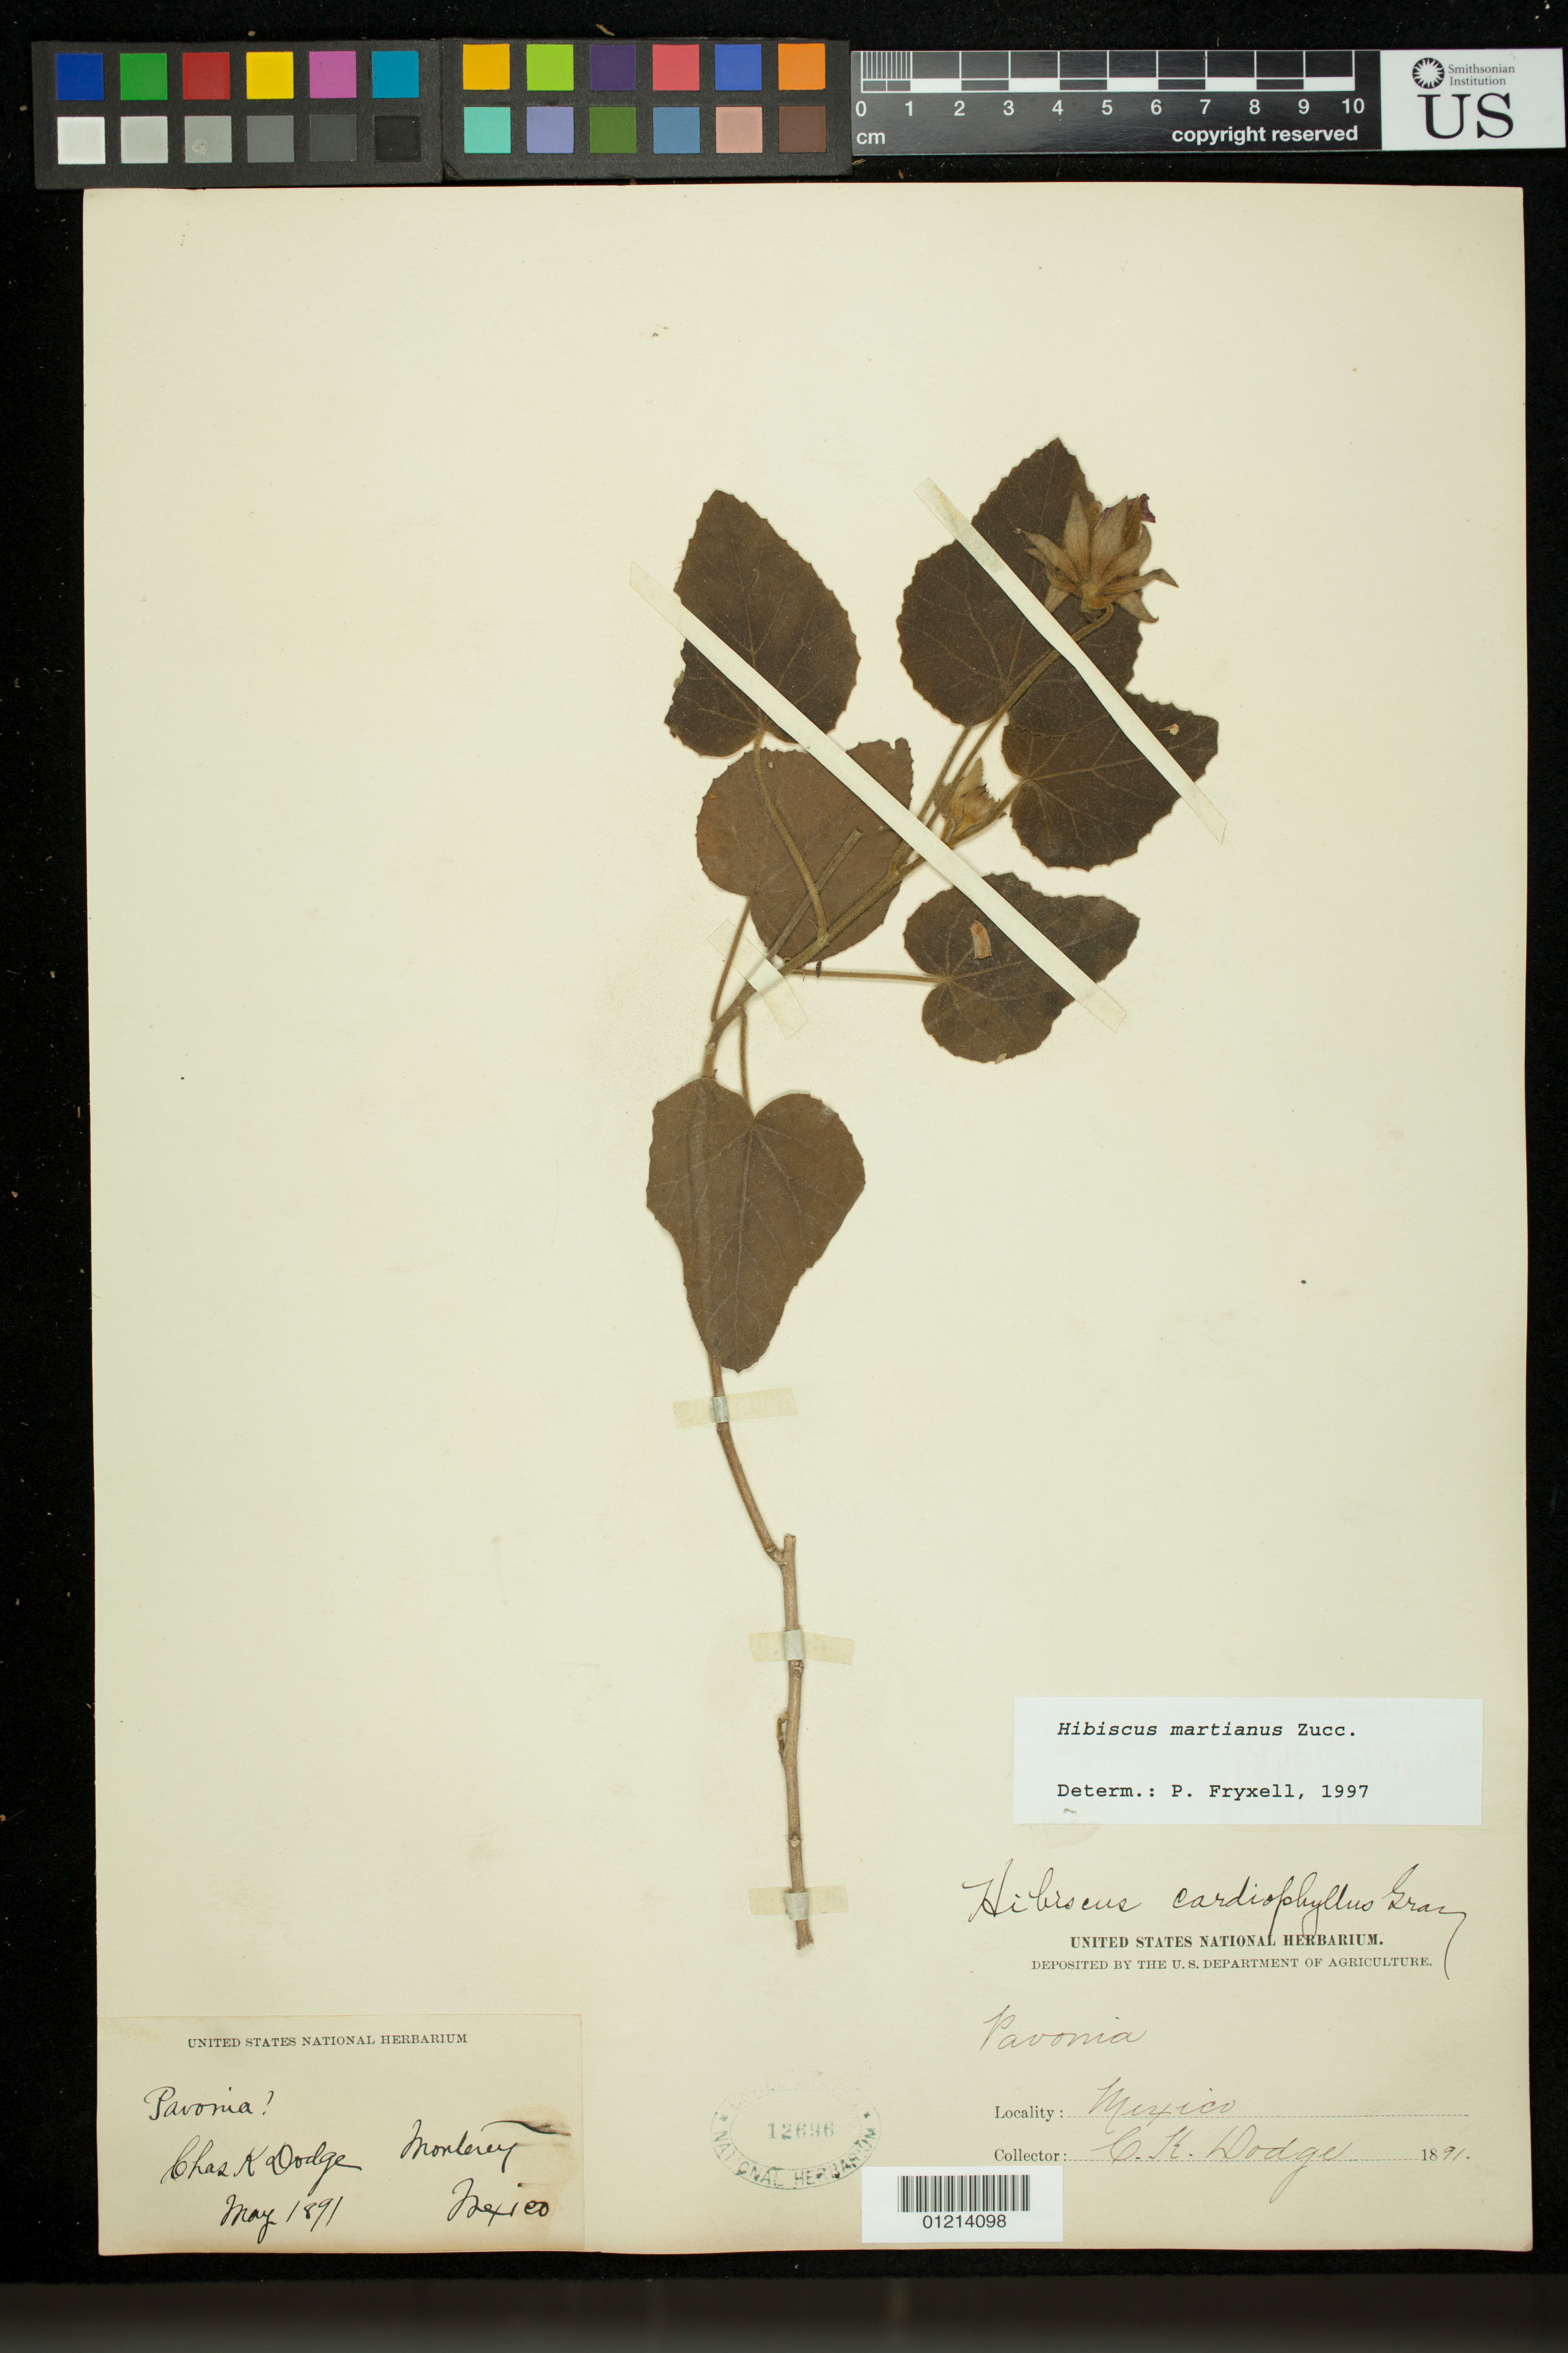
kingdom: Plantae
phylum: Tracheophyta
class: Magnoliopsida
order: Malvales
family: Malvaceae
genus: Hibiscus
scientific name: Hibiscus martianus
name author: Zucc.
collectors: C. K. Dodge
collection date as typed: May 1891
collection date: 1891-05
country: Mexico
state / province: Nuevo León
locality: Monterey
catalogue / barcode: US 12696